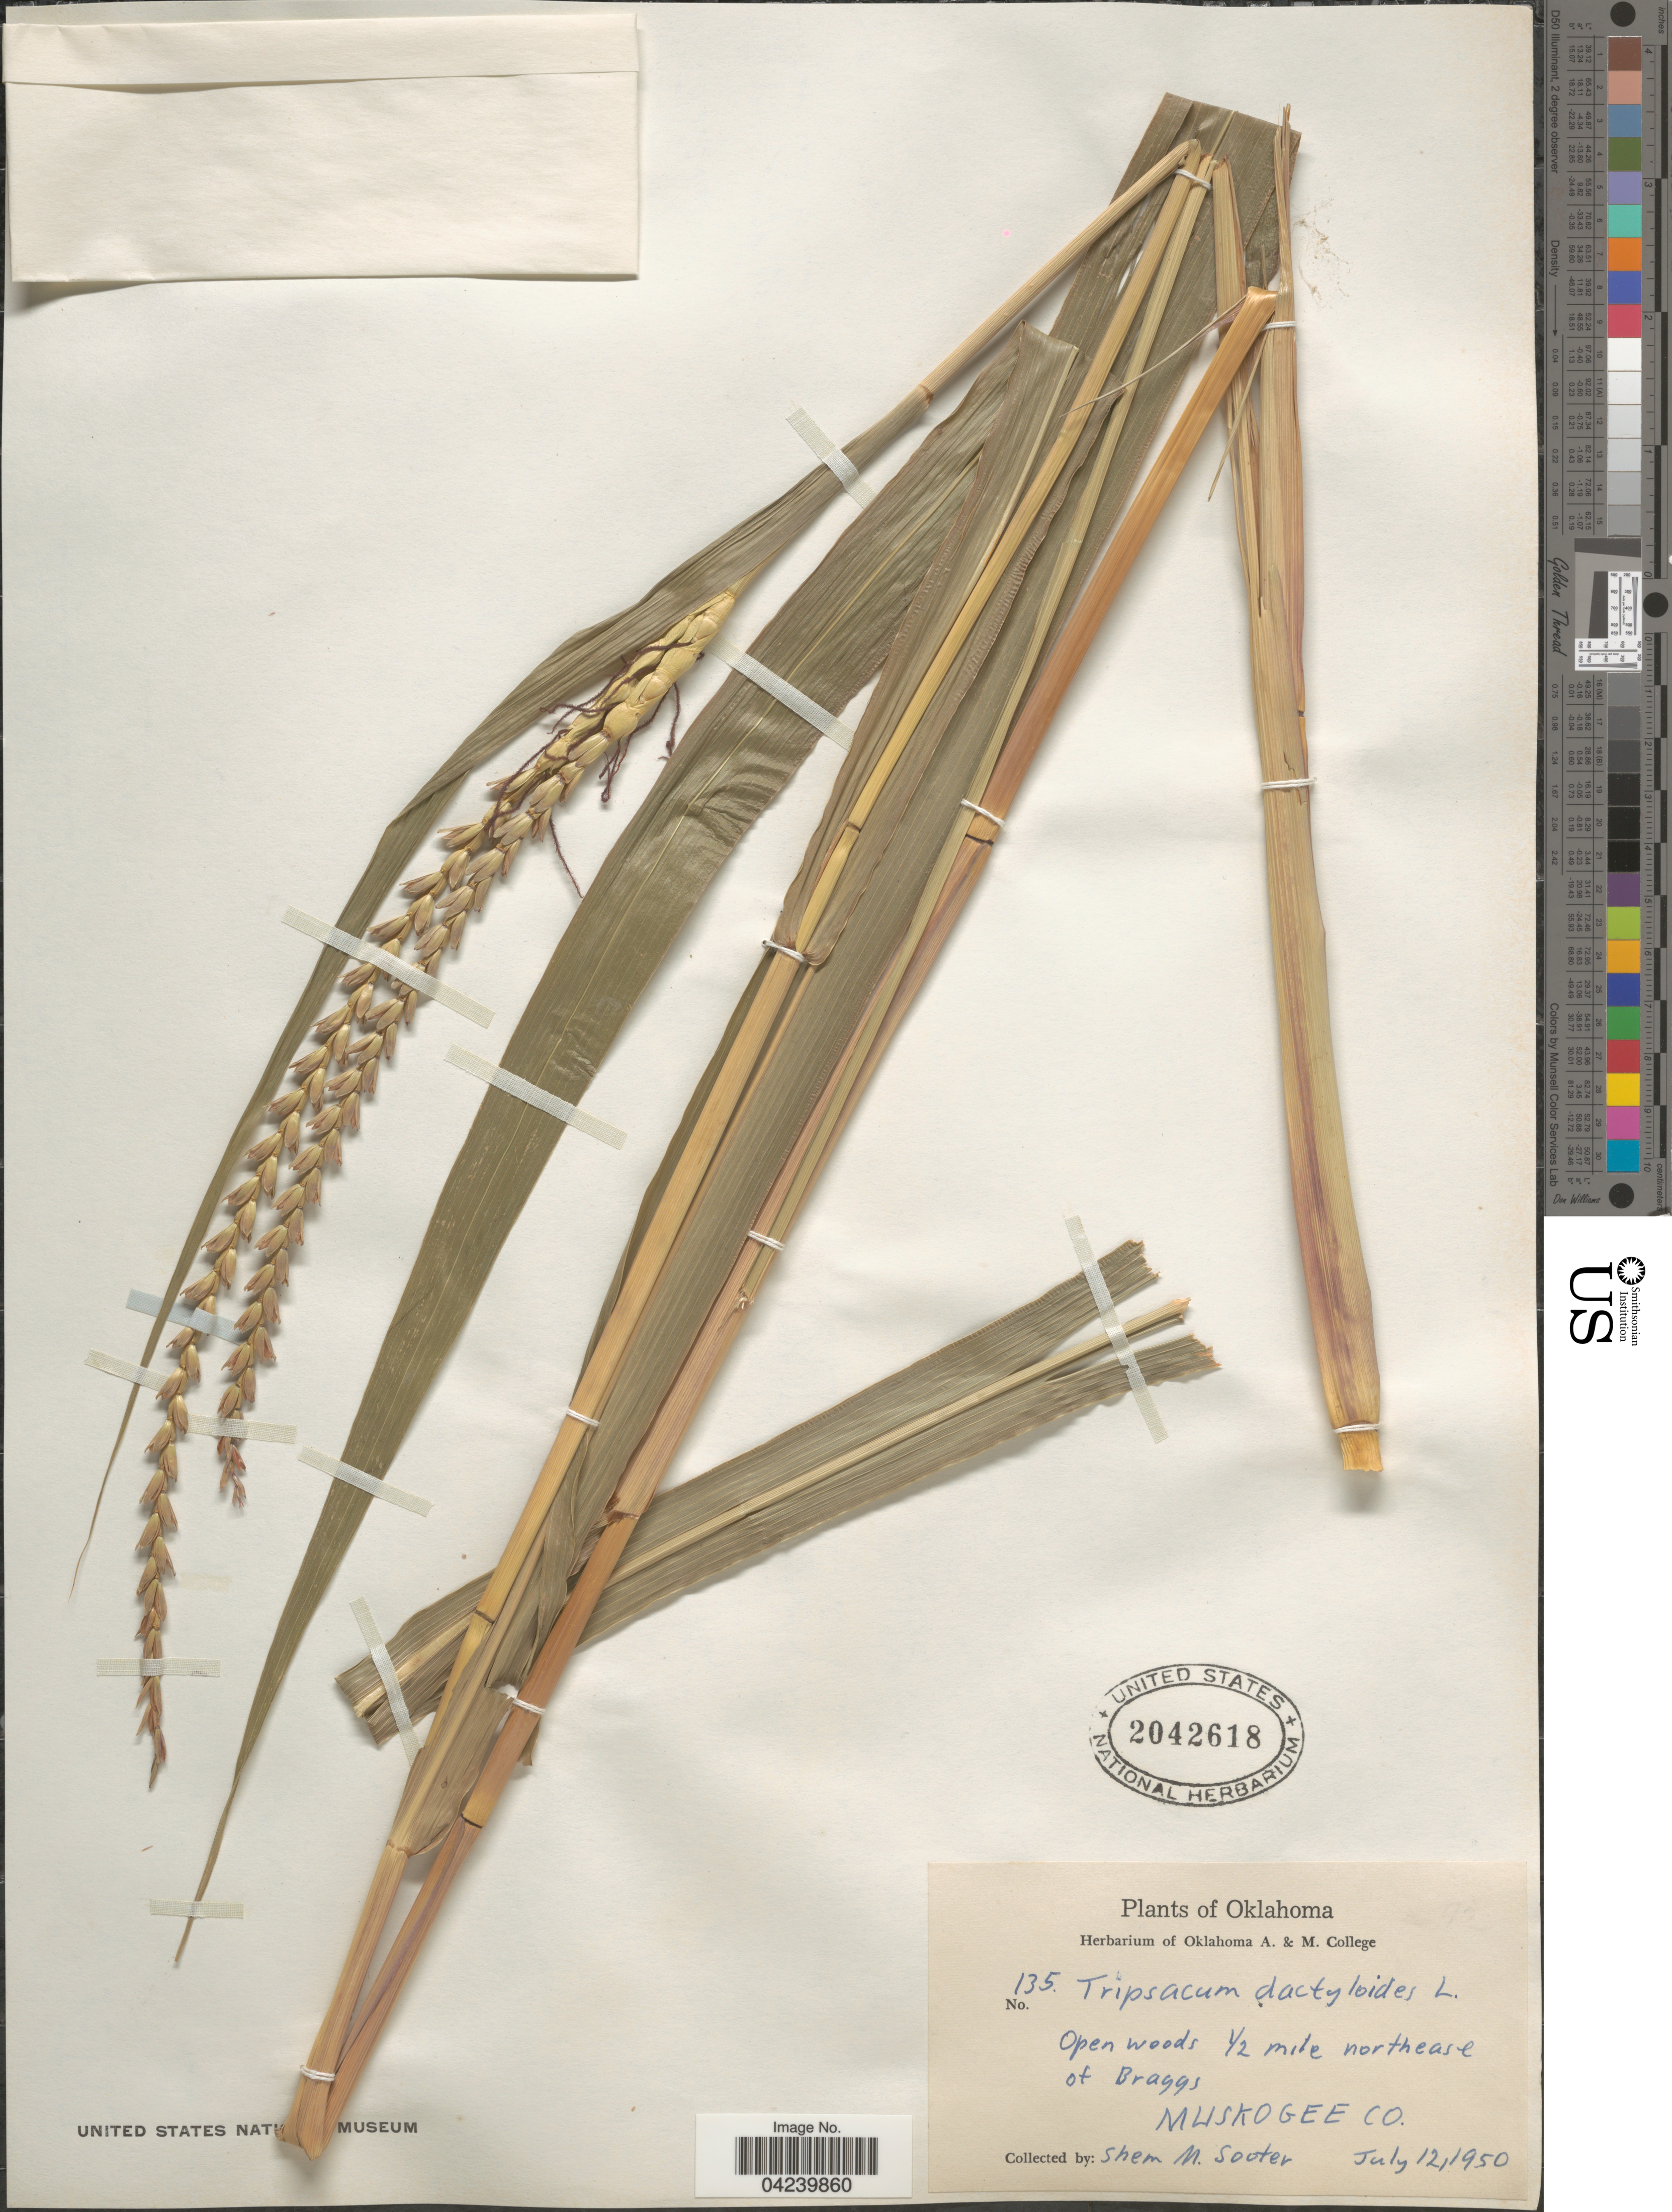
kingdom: Plantae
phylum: Tracheophyta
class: Liliopsida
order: Poales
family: Poaceae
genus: Tripsacum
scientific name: Tripsacum dactyloides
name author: (L.) L.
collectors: S. Sooter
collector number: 135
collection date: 1950-07-12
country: United States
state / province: Oklahoma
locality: Open woods ½ mile northease of Braggs. Muskogee Co.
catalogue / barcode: US 2042618